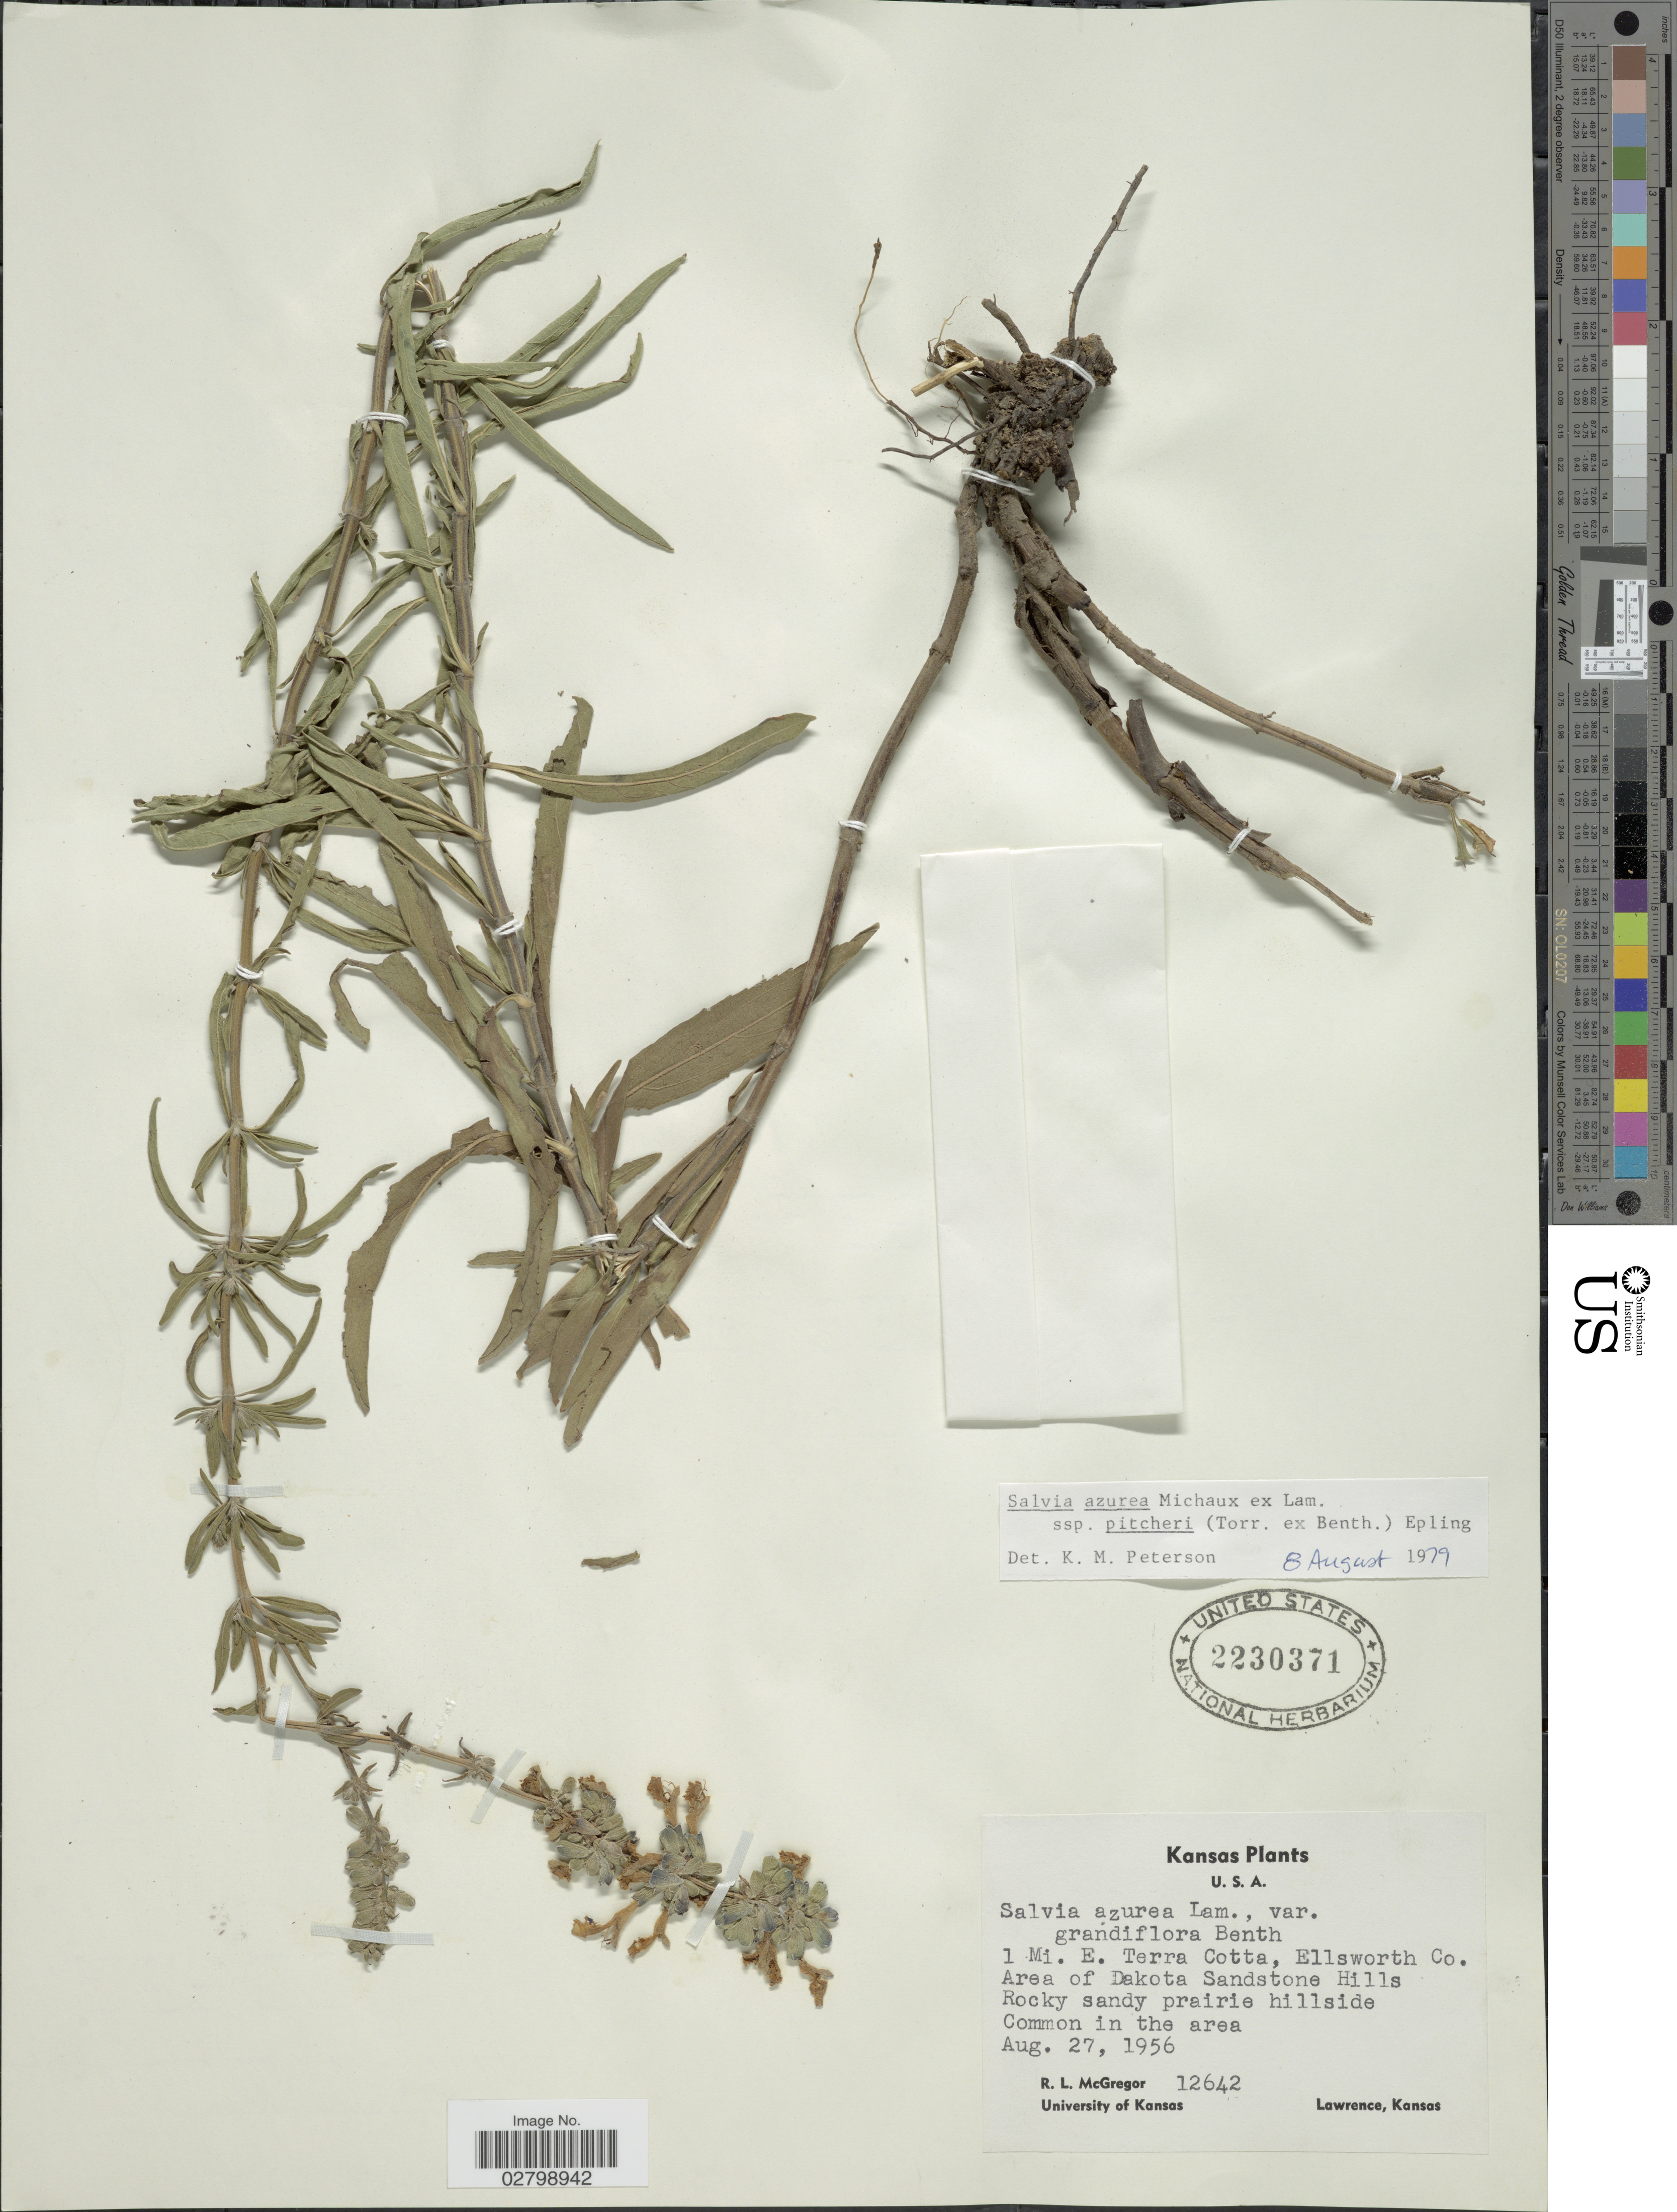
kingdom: Plantae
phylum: Tracheophyta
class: Magnoliopsida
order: Lamiales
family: Lamiaceae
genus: Salvia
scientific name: Salvia azurea subsp. pitcheri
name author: Michx. ex Lam.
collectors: R. McGregor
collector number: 12642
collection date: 1956-08-27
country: United States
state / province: Kansas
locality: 1 Mi. E. Terra Cotta, Ellsworth Co. Area of Dakota Sandstone Hills.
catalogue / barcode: US 2230371